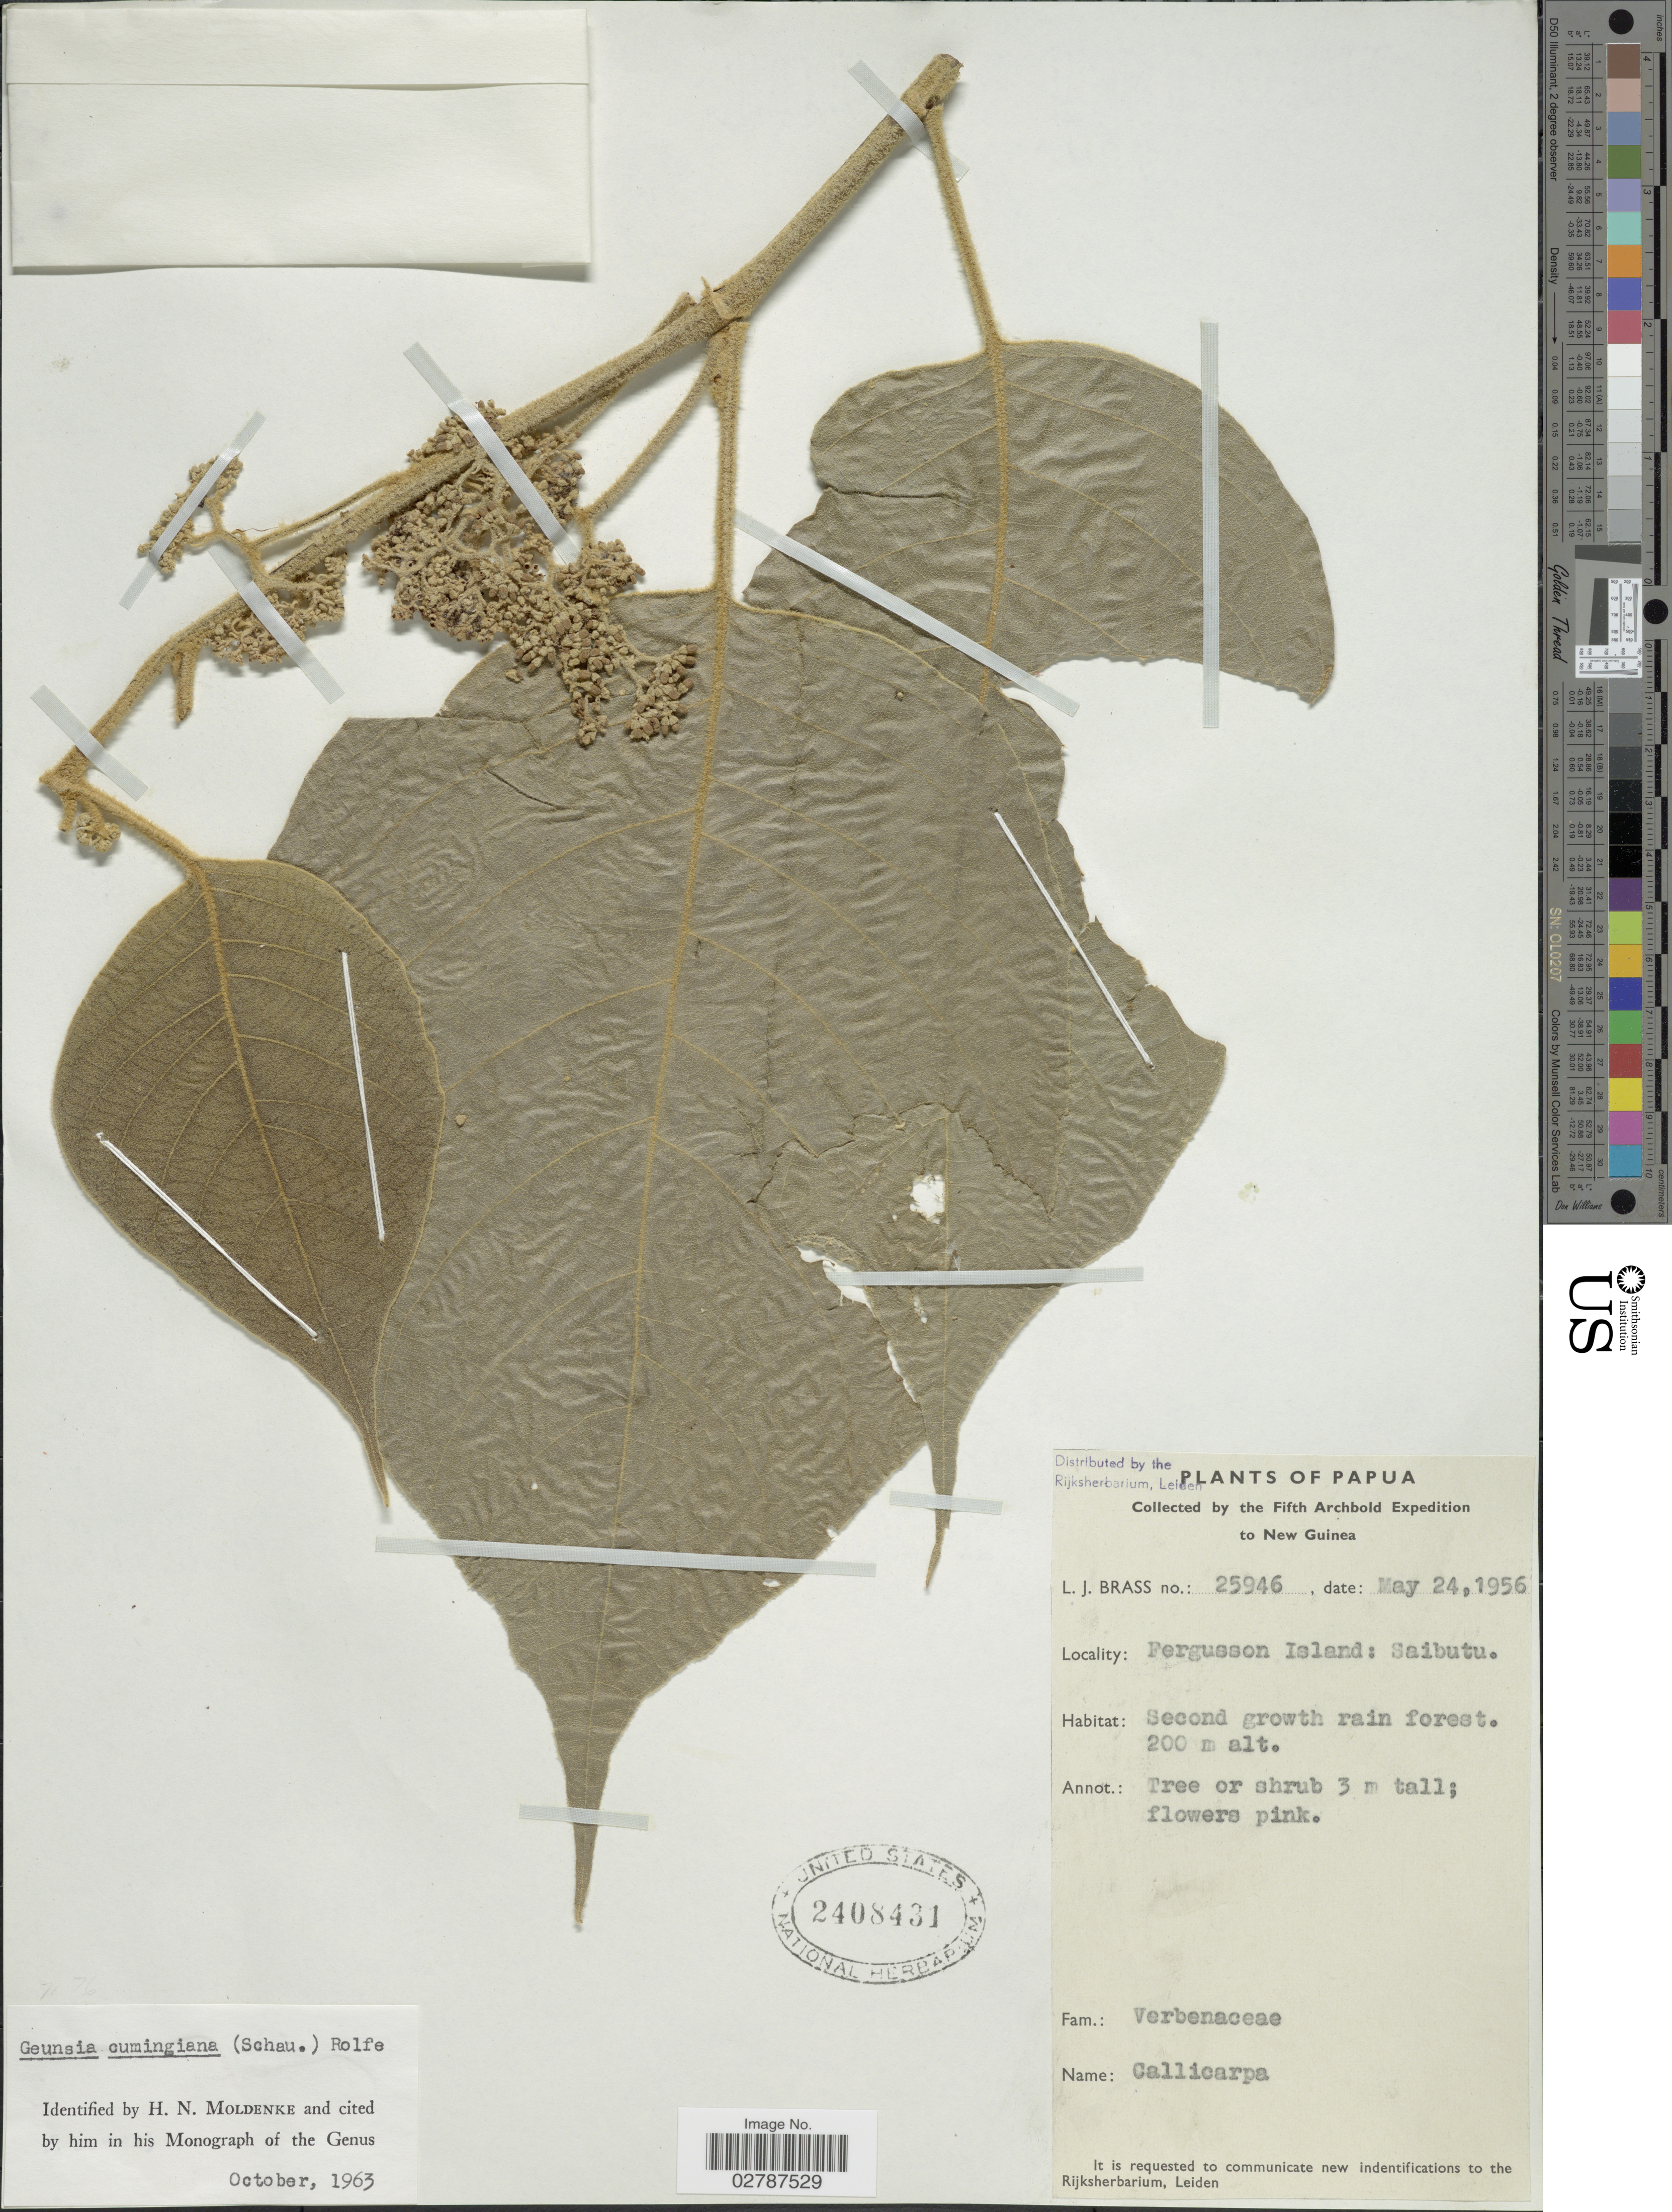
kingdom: Plantae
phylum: Tracheophyta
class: Magnoliopsida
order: Lamiales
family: Lamiaceae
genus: Callicarpa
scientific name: Callicarpa cumingiana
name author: Schauer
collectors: L. J. Brass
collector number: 25946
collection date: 1956-05-24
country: Papua New Guinea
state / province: Milne Bay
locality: Papua. New Guinea. Fergusson Island: Saibutu.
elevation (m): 200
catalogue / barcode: US 2408431